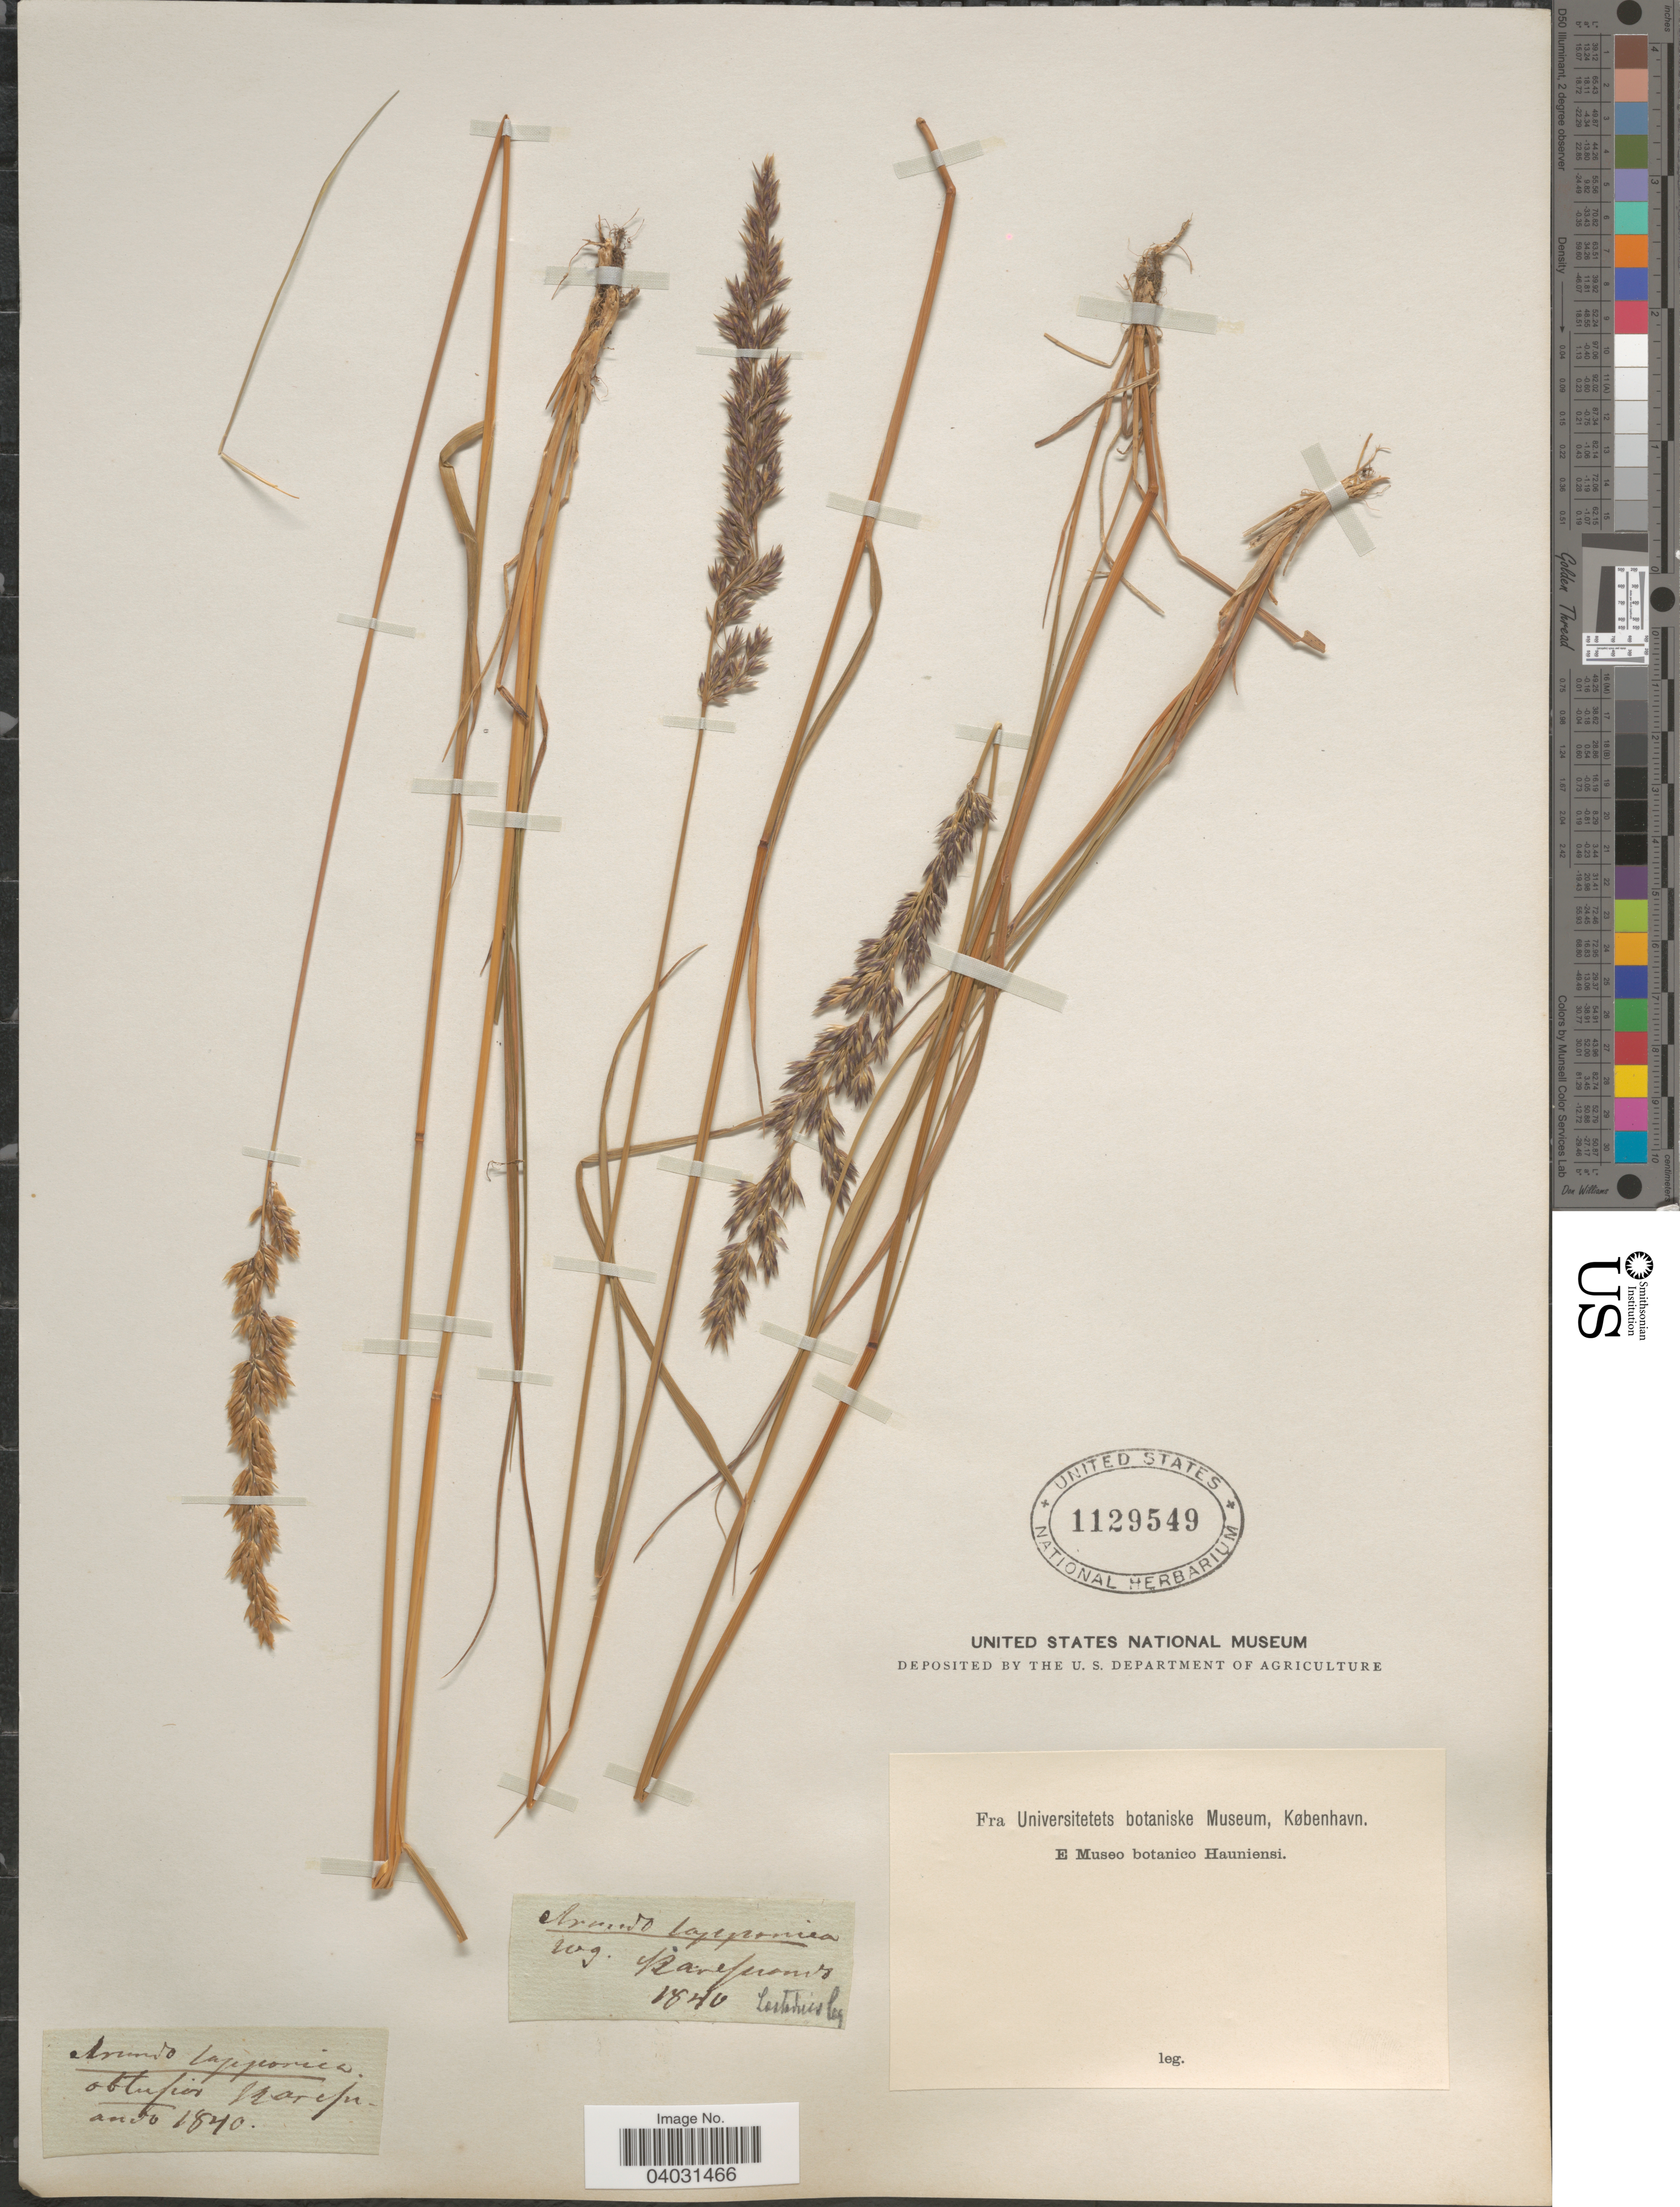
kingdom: Plantae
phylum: Tracheophyta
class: Liliopsida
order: Poales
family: Poaceae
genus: Calamagrostis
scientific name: Calamagrostis lapponica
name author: (Wahlenb.) Hartm.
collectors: Lestradius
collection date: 1840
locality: Wg. Skaresprons [interpreted].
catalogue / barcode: US 1129549